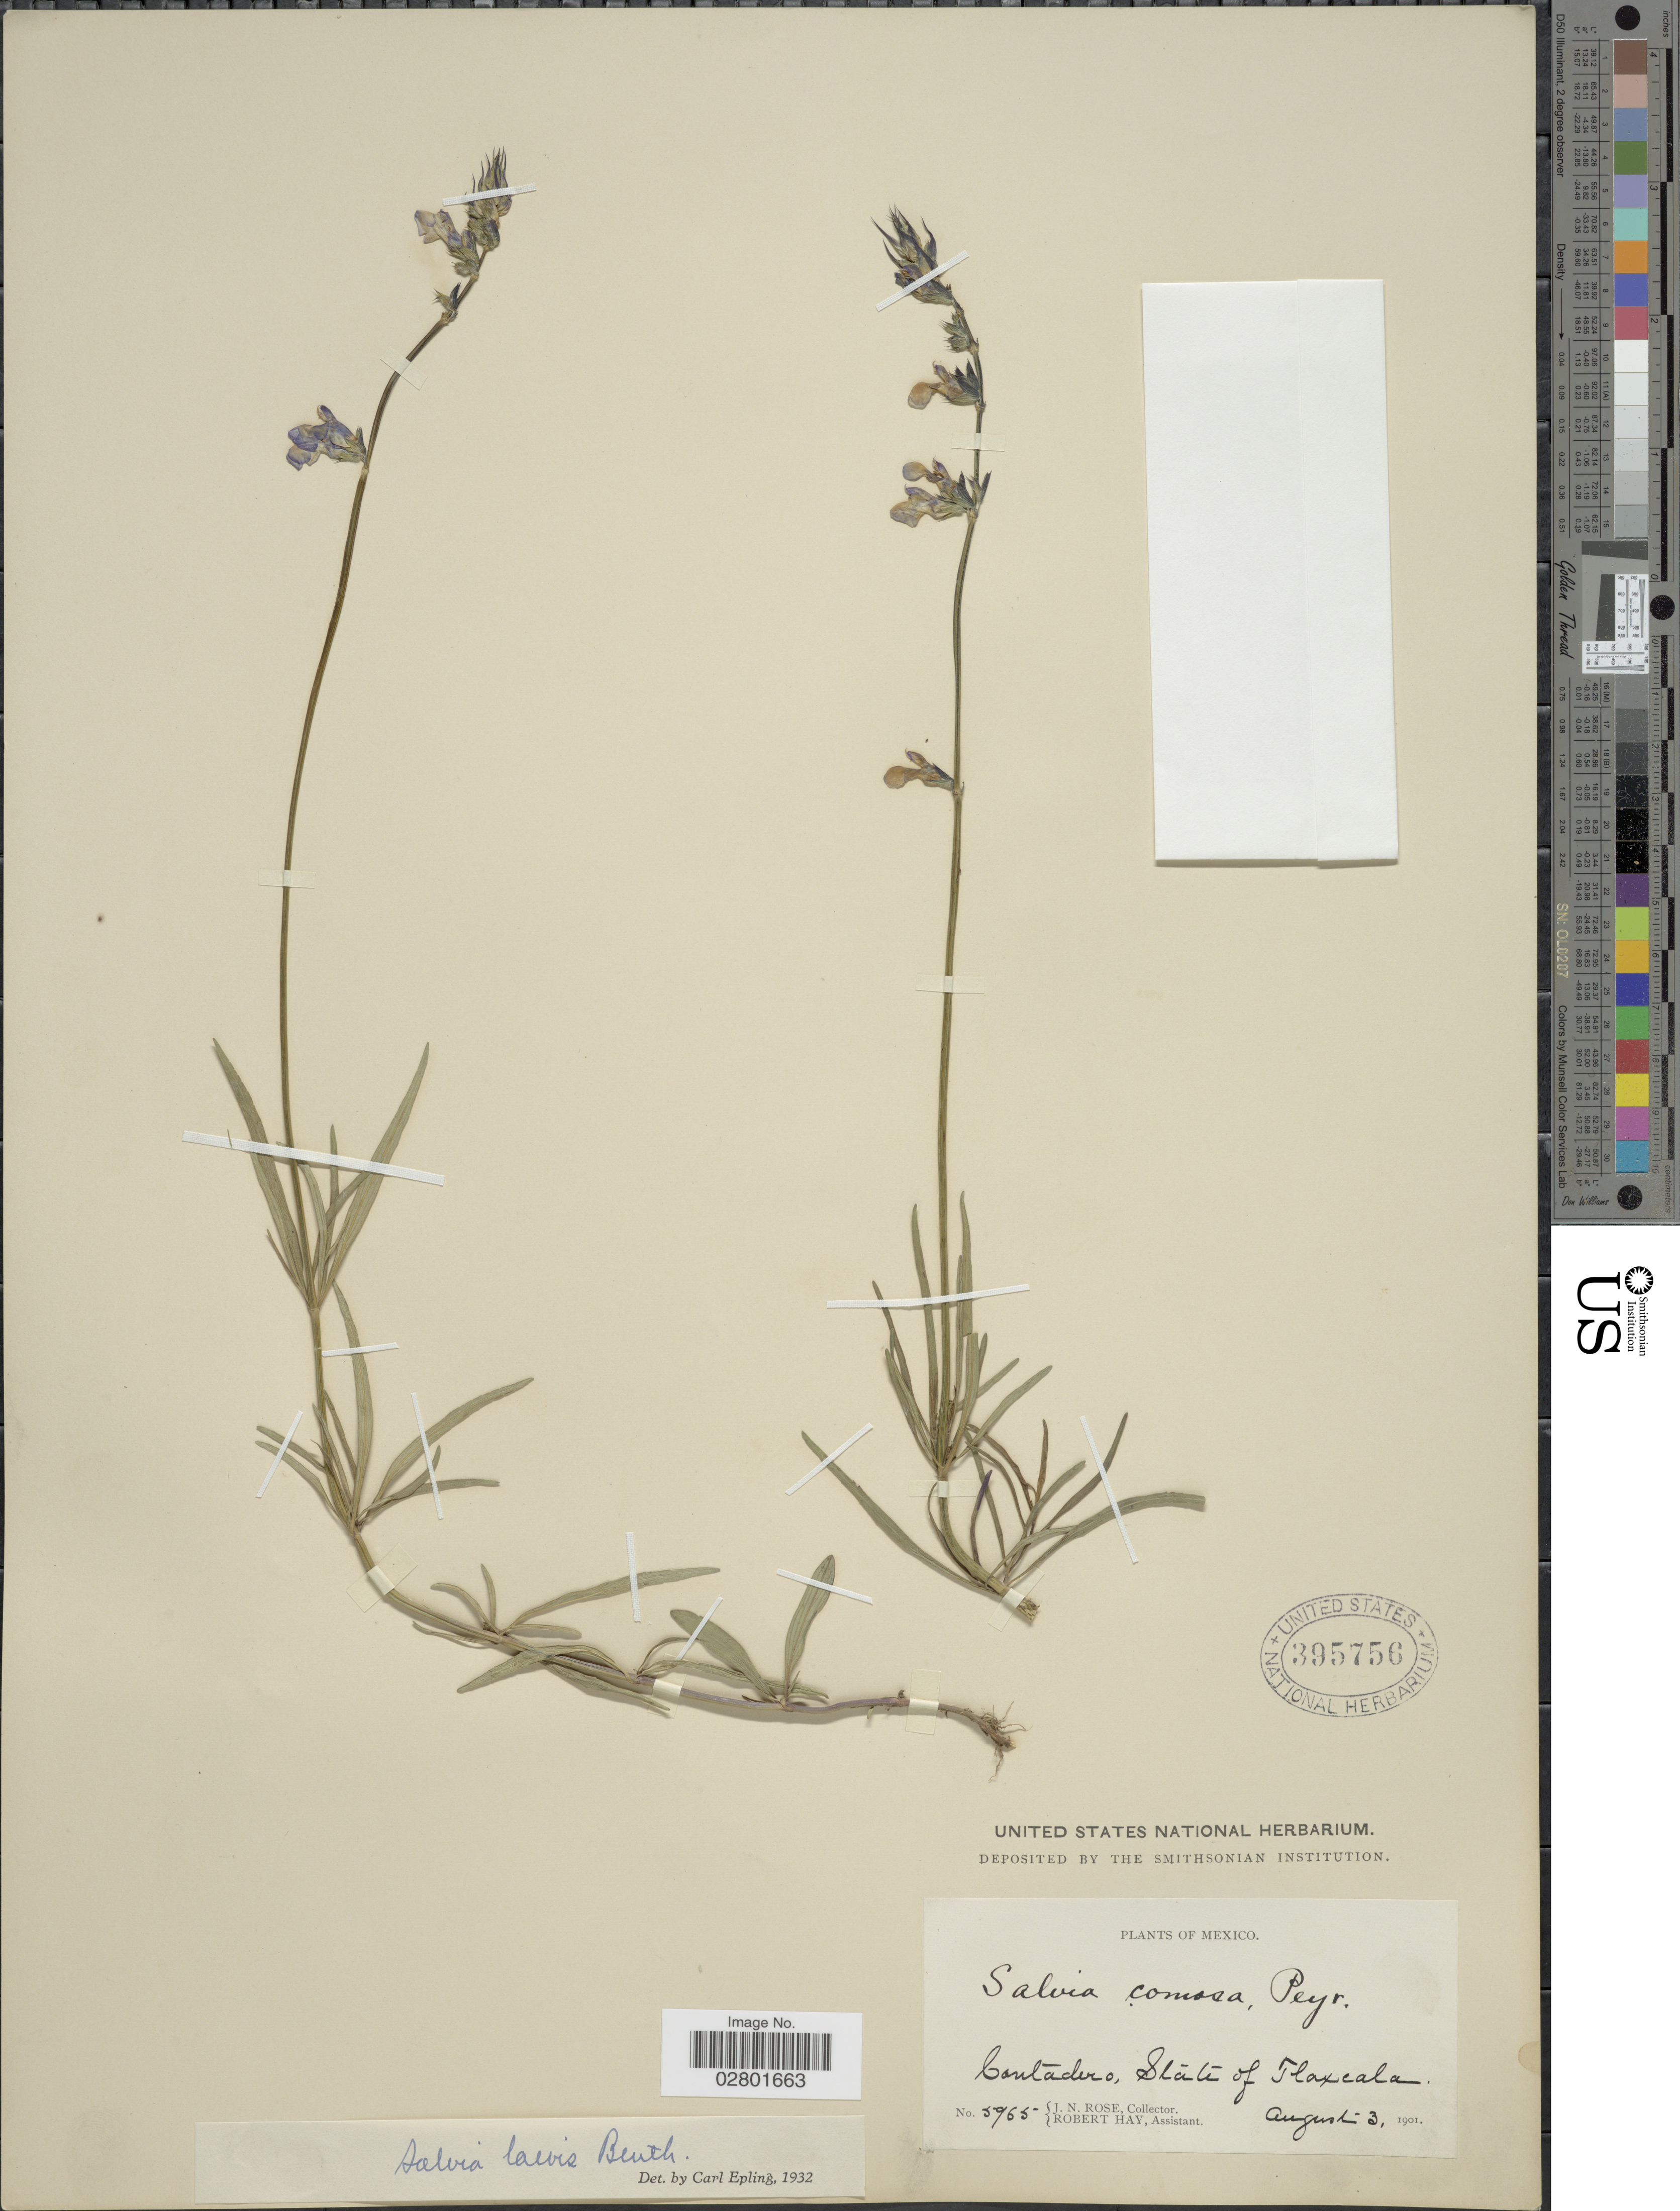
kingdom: Plantae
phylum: Tracheophyta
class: Magnoliopsida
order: Lamiales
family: Lamiaceae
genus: Salvia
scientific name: Salvia laevis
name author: Benth.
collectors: J. N. Rose & R. Hay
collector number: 5965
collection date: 1901-08-03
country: Mexico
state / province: Tlaxcala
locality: Contadero.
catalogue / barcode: US 395756